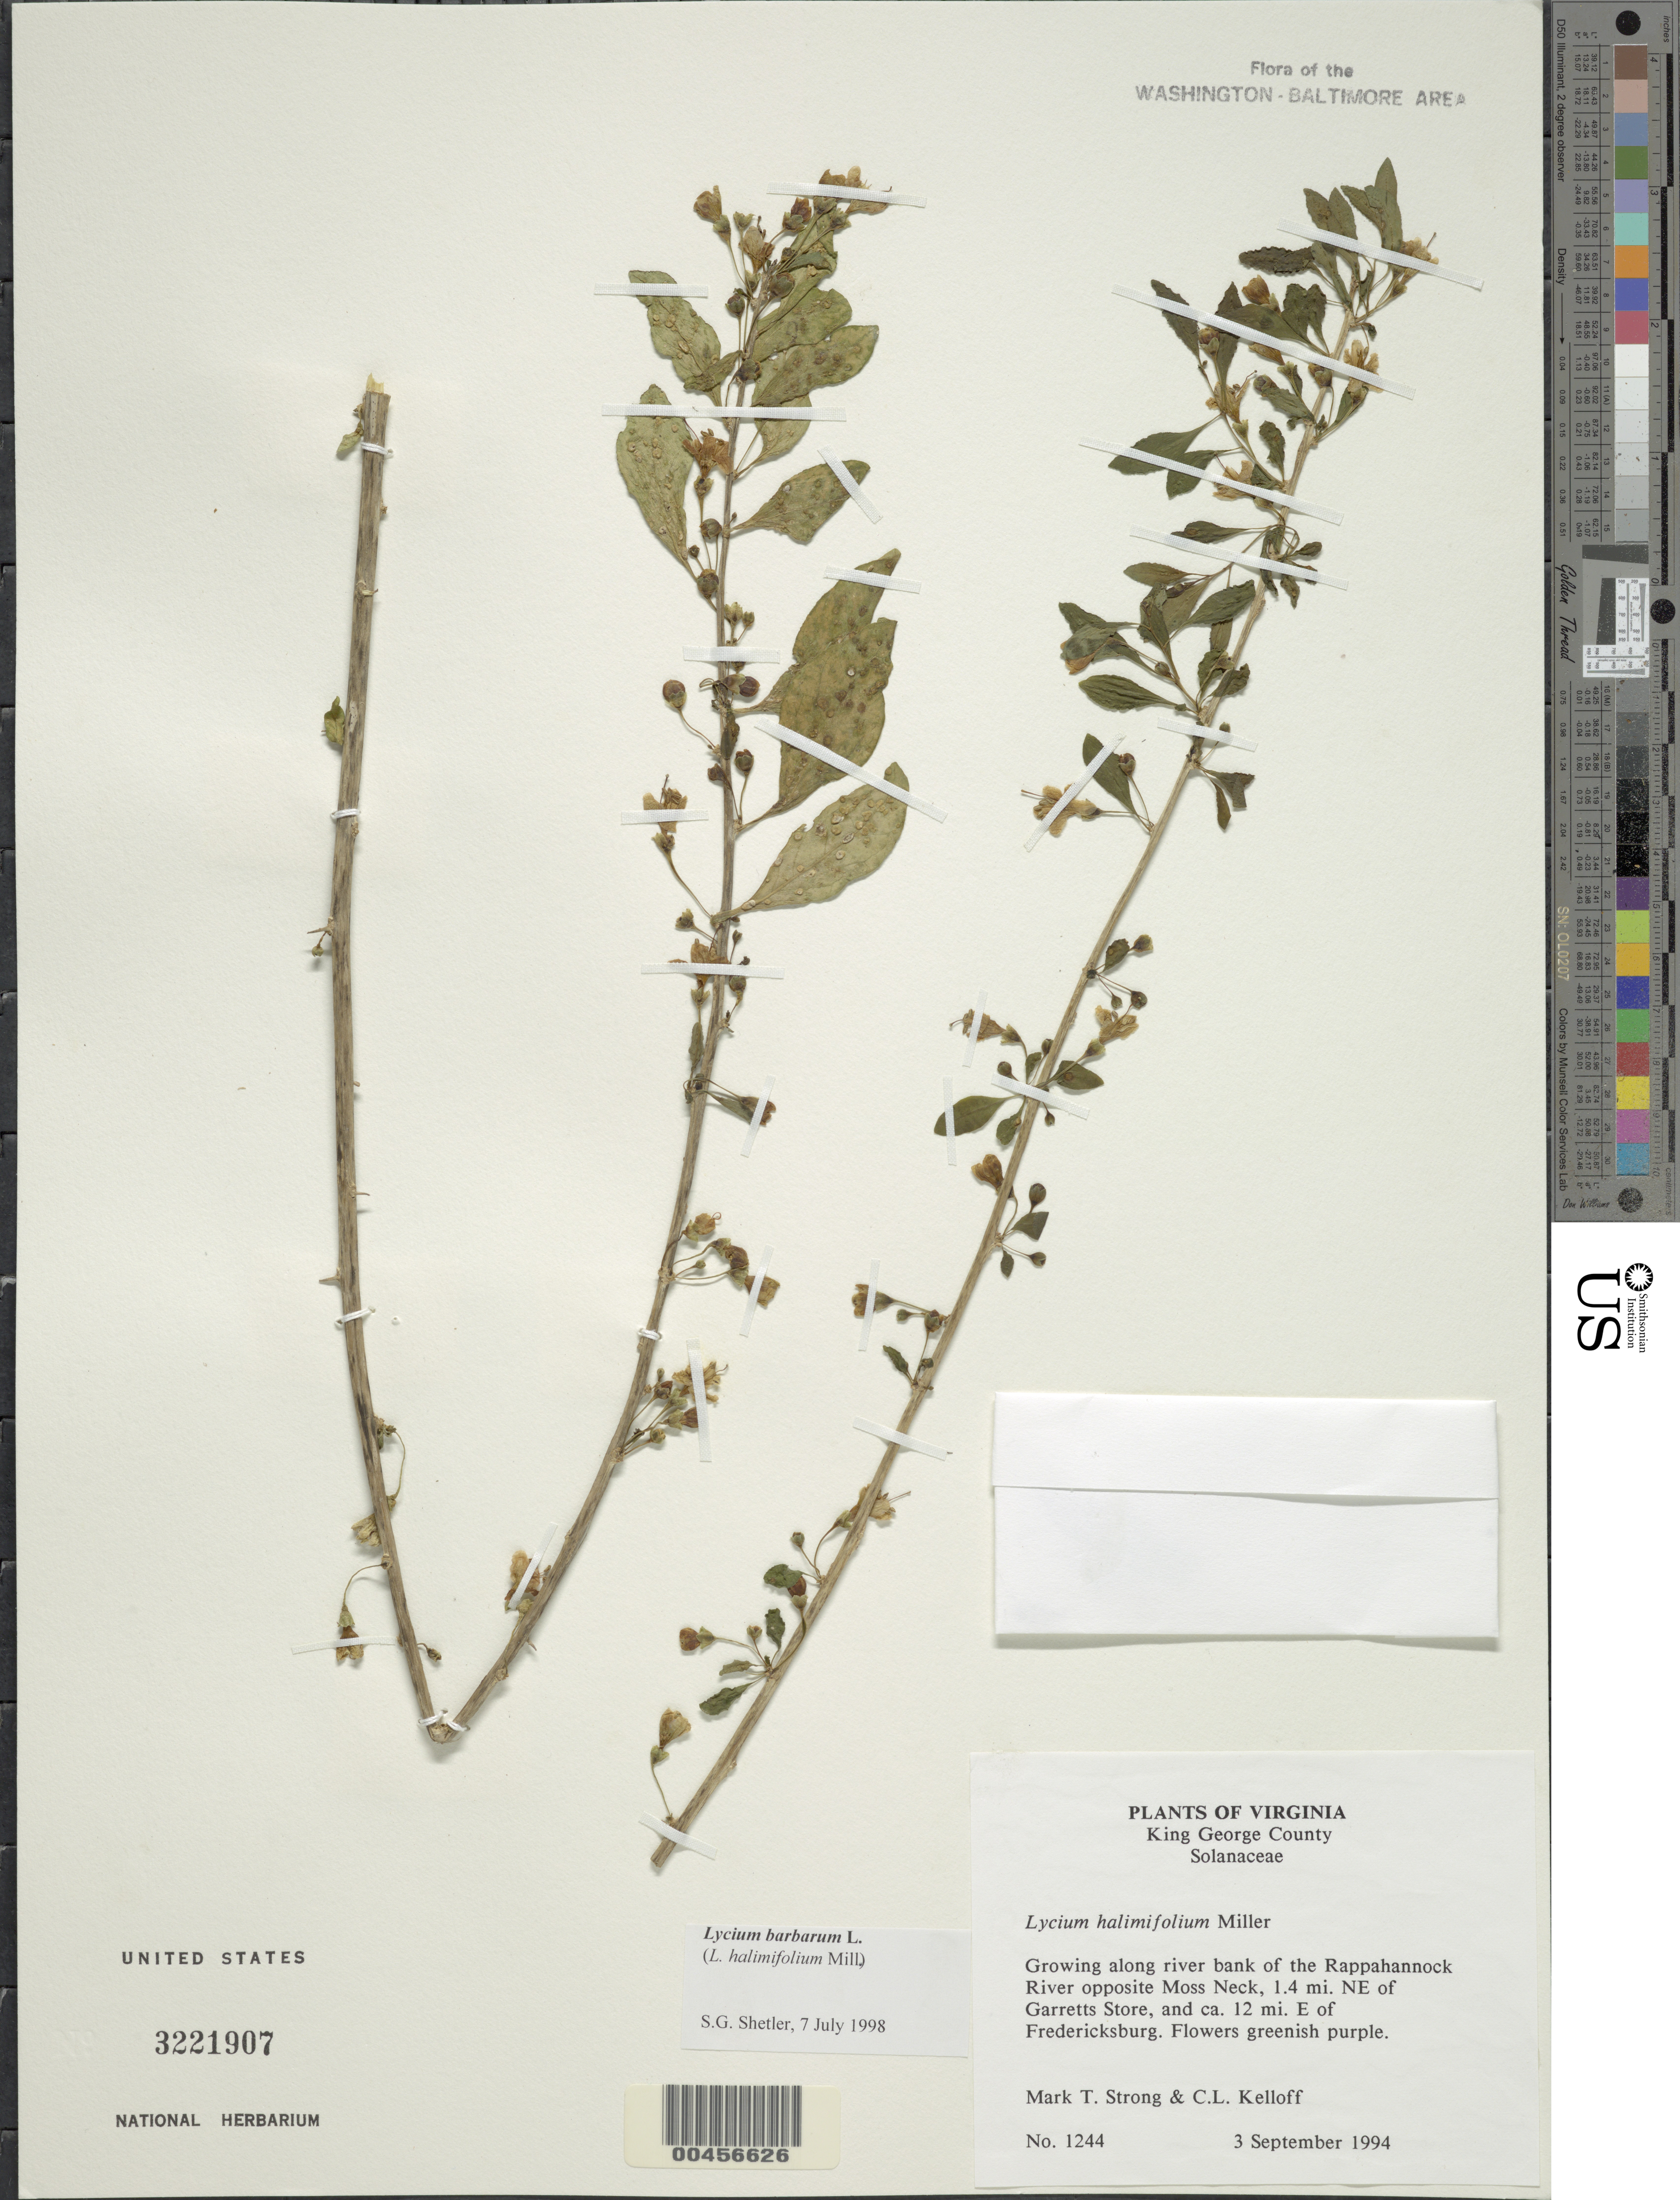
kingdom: Plantae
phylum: Tracheophyta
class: Magnoliopsida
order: Solanales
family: Solanaceae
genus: Lycium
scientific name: Lycium barbarum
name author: L.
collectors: M. T. Strong & C. L. Kelloff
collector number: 1244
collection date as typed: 03 Sep 1994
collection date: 1994-09-03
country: United States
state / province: Virginia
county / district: King George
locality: Rappahannock River opposite Moss Neck, NE of Garretts Store, E of Fredericksburg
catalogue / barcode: US 3221907